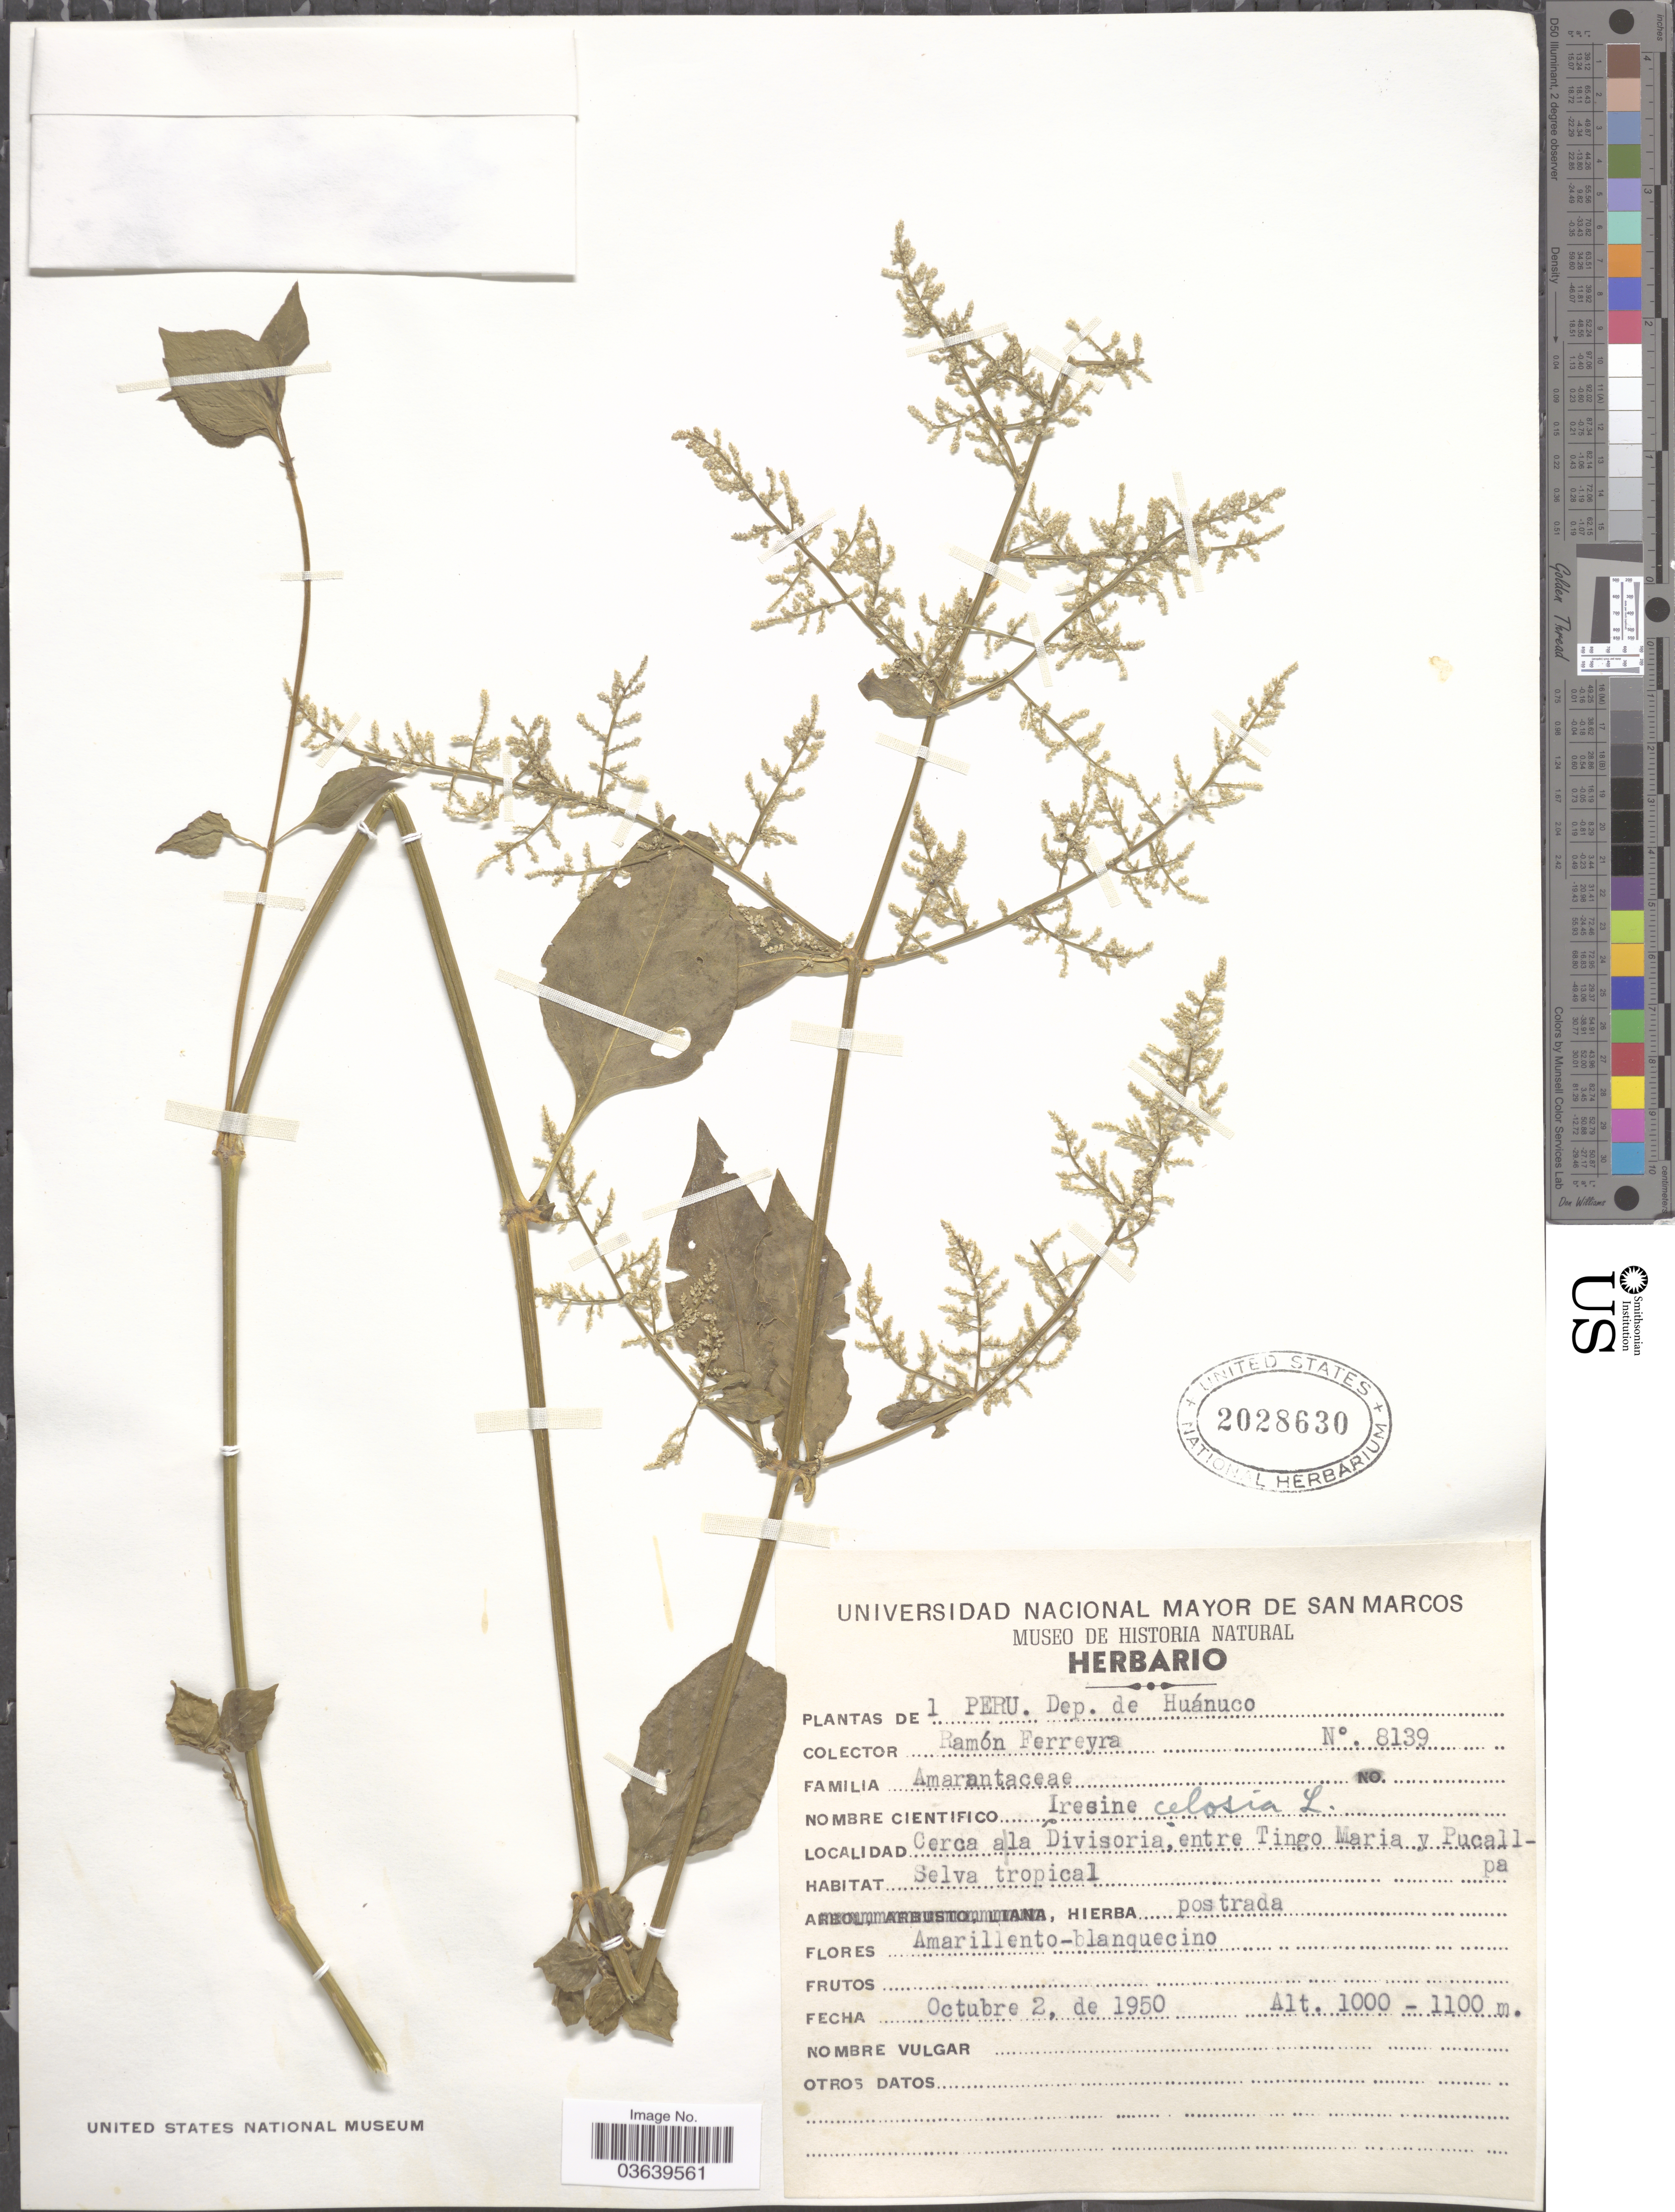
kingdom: Plantae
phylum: Tracheophyta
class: Magnoliopsida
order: Caryophyllales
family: Amaranthaceae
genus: Iresine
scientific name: Iresine celosia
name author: L.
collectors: R. A. Ferreyra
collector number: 8139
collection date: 1950-10-02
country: Peru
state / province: Huánuco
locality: Dep. de Huánuco. Cerca a la Divisoria, entre Tingo Maria y Pucallpa.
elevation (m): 1000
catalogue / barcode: US 2028630